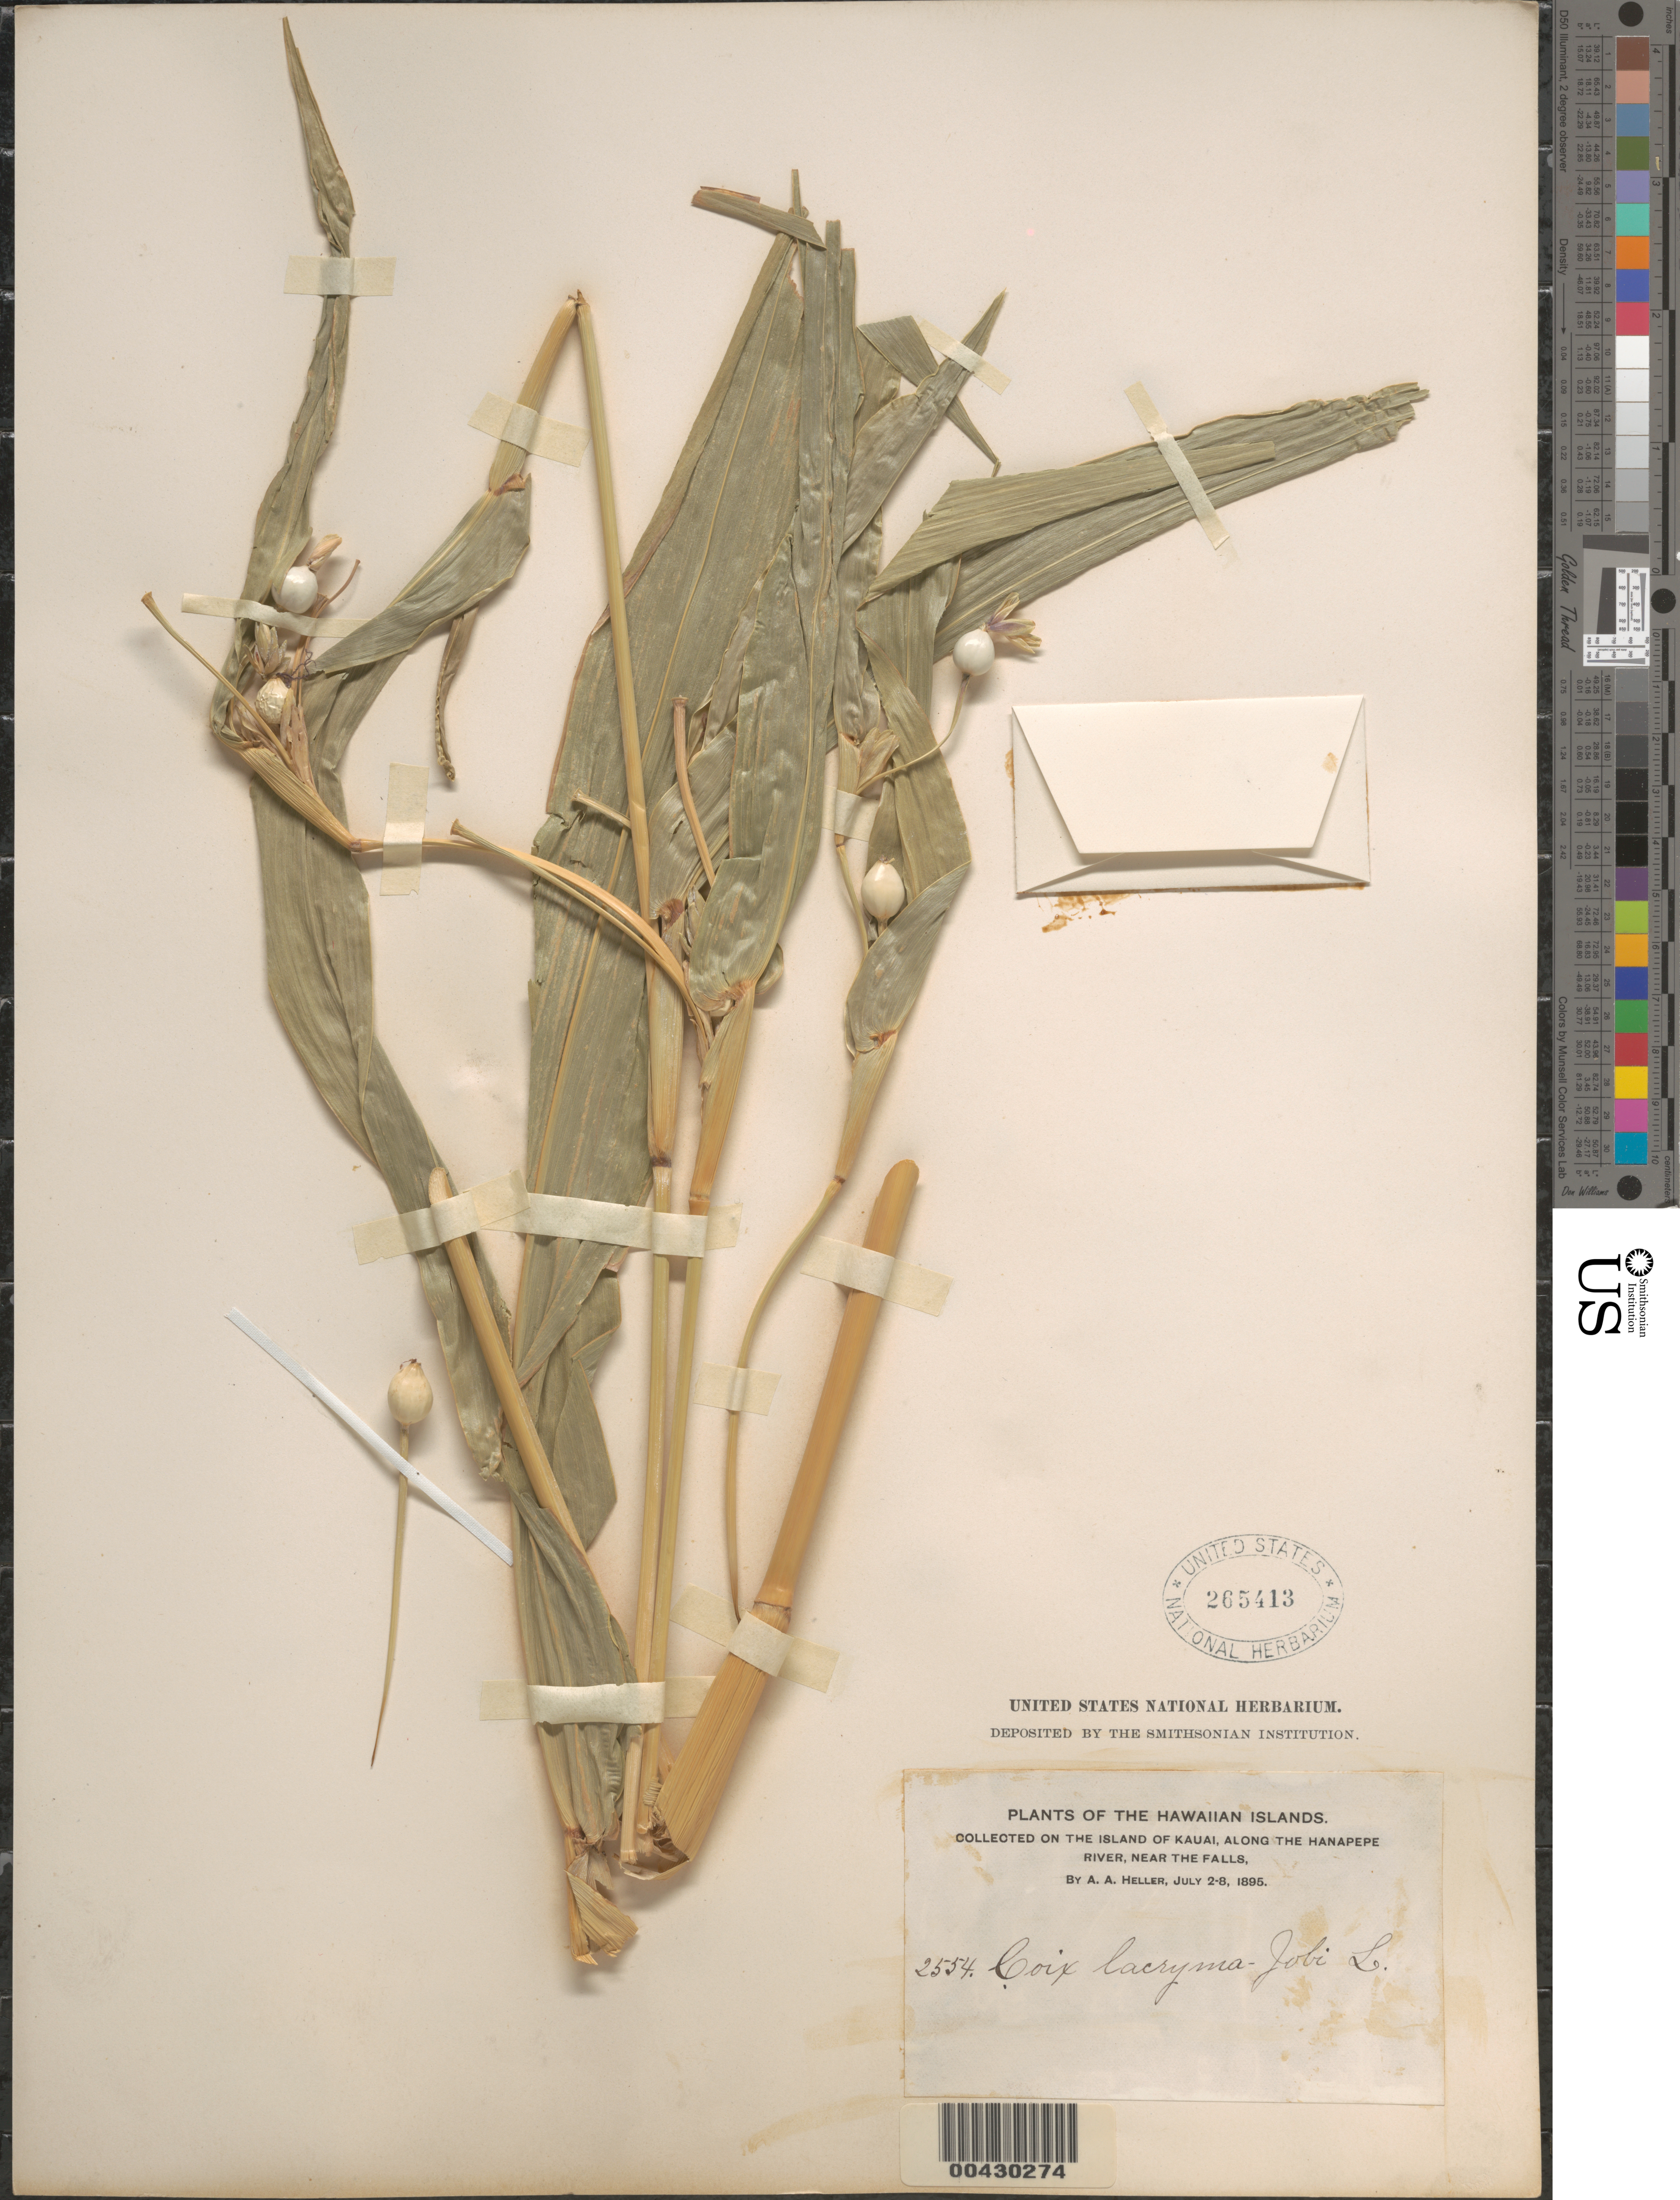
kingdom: Plantae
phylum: Tracheophyta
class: Liliopsida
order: Poales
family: Poaceae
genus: Coix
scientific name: Coix lacryma-jobi var. lacryma-jobi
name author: L.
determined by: Faccenda, K.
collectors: A. A. Heller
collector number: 2554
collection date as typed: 2 Jul 1895 to 8 Jul 1895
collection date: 1895-07-02/1895-07-08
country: United States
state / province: Hawaii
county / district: Kauai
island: Kaua'i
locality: along the Hanapepe River, near the falls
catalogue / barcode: US 265413